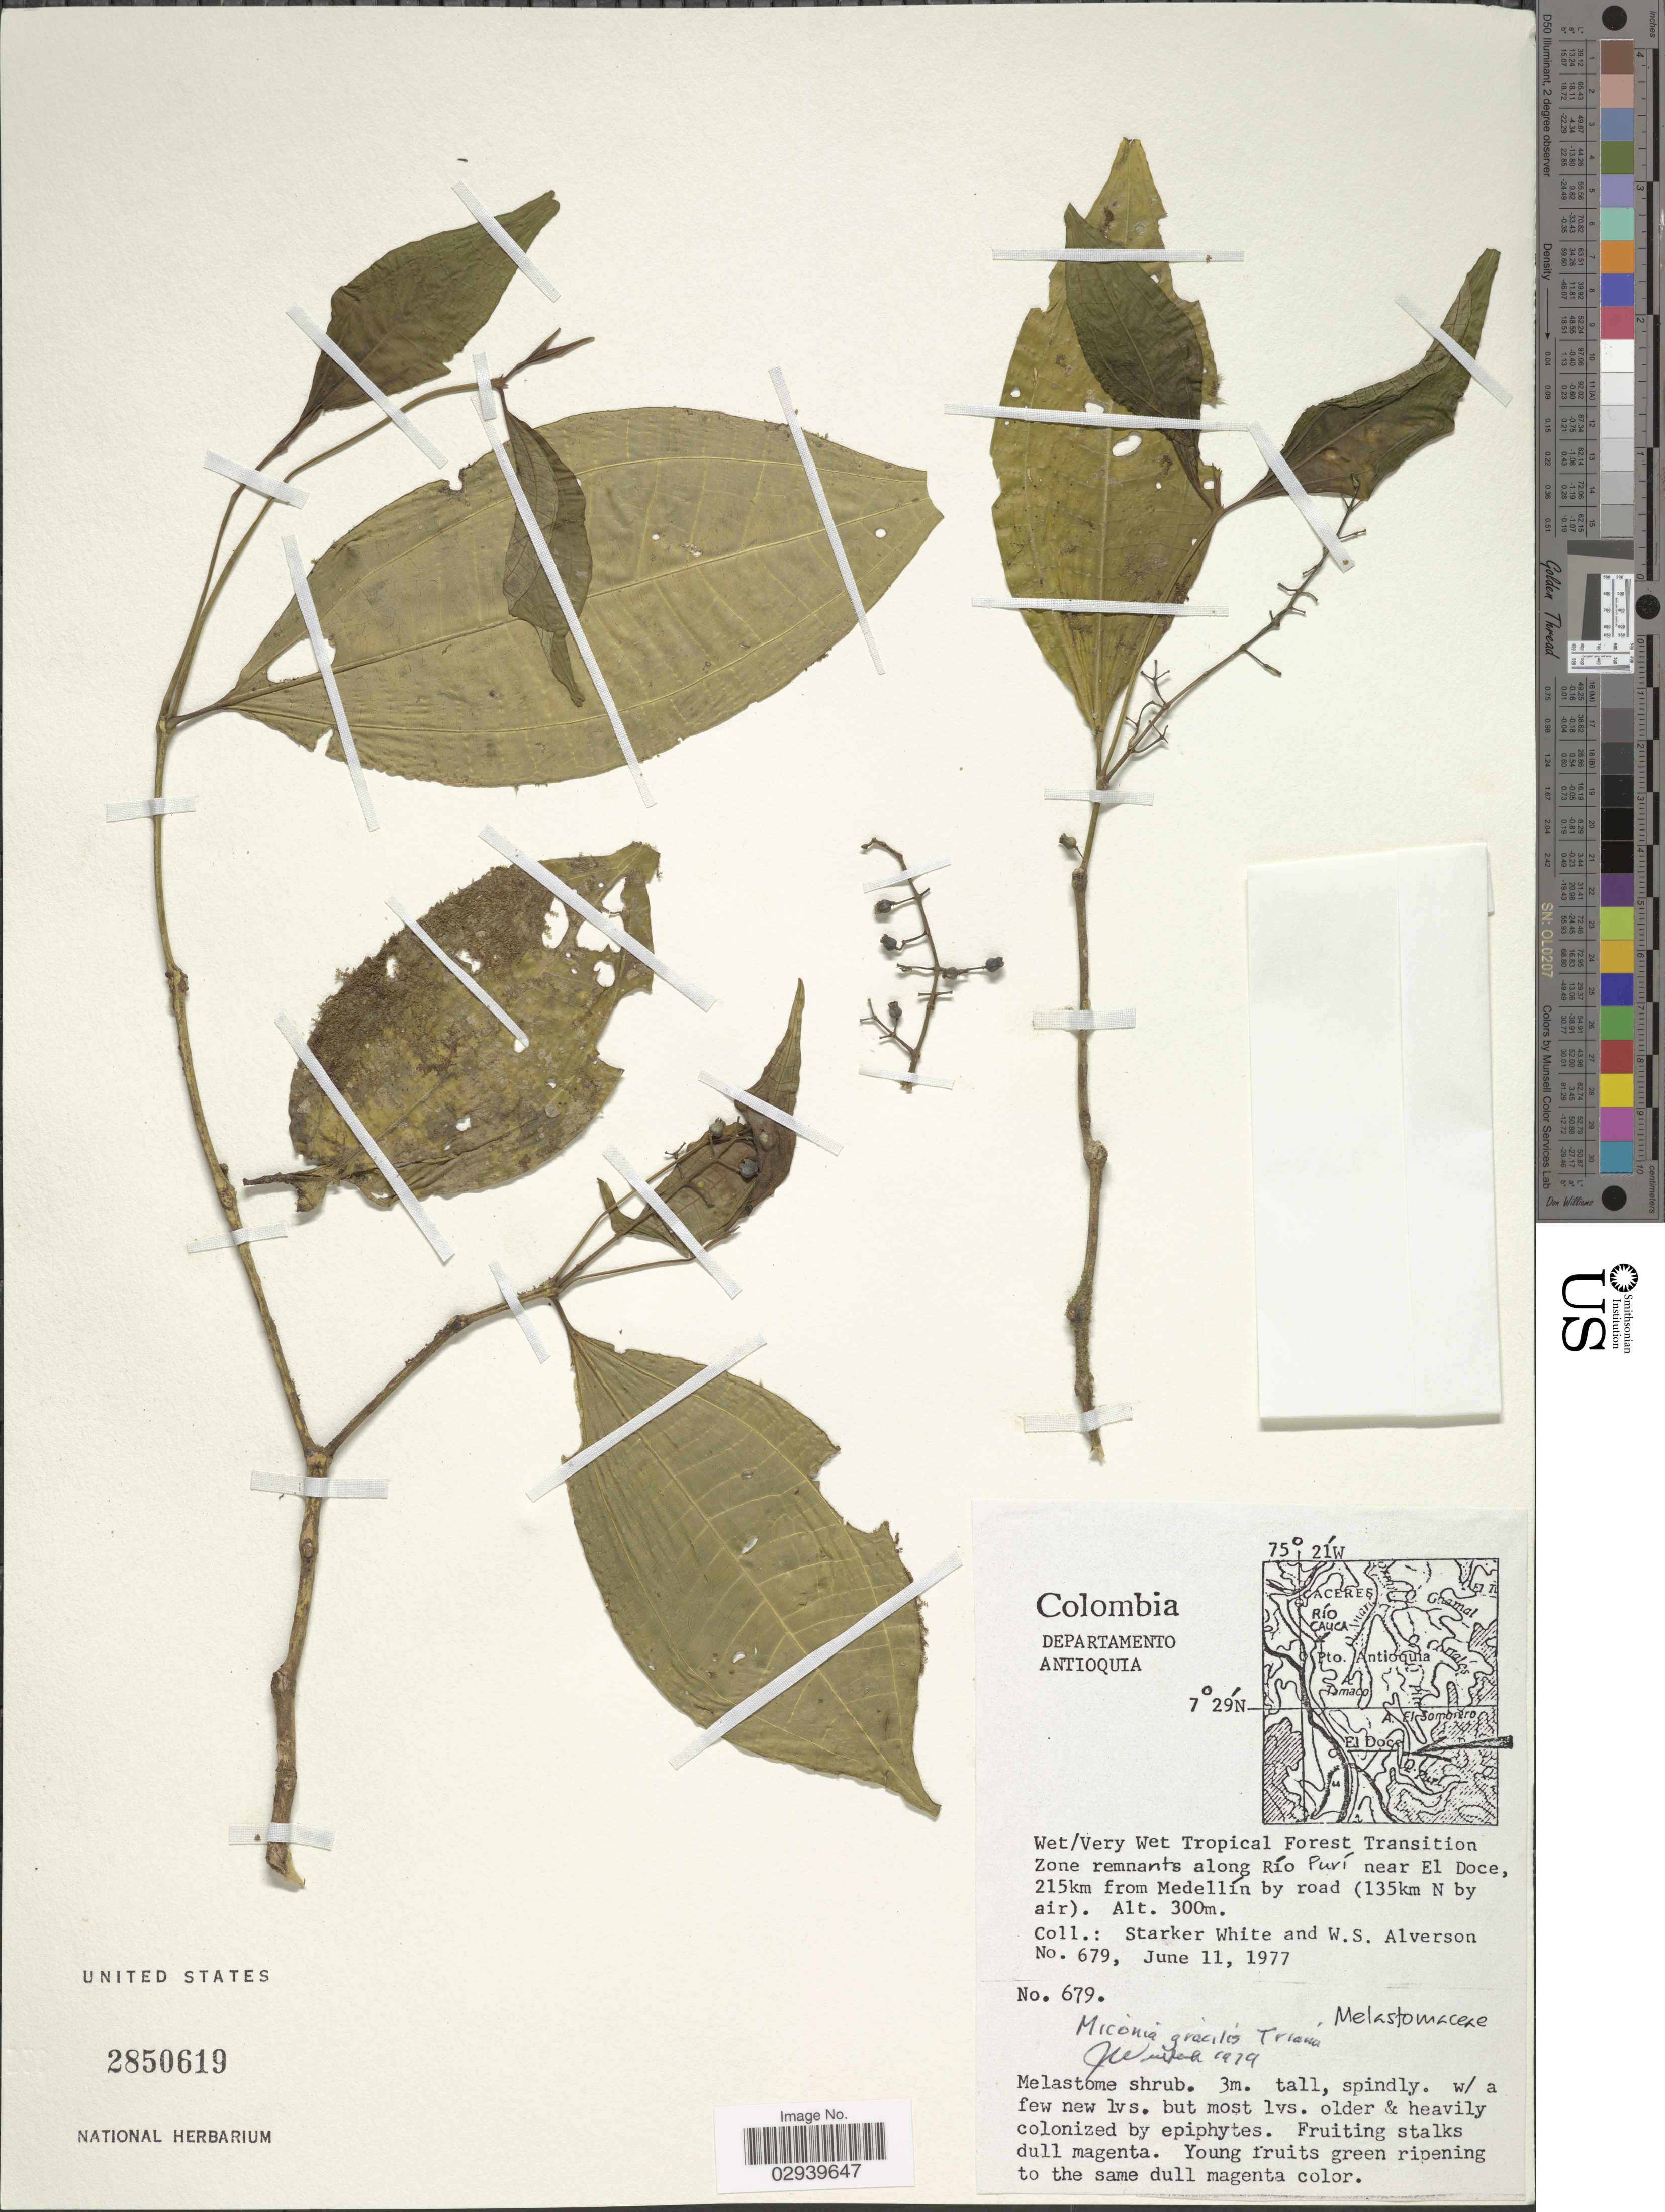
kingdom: Plantae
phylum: Tracheophyta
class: Magnoliopsida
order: Myrtales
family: Melastomataceae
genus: Miconia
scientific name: Miconia gracilis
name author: Triana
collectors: S. White & W. S. Alverson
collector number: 679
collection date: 1977-06-11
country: Colombia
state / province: Antioquia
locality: Departamento Antioquia, Wet/Very Wet Tropical Forest Transition Zone remnants along Río Purí near El Doce, 215km from Medellín by road (135km N by air).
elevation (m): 300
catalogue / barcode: US 2850619